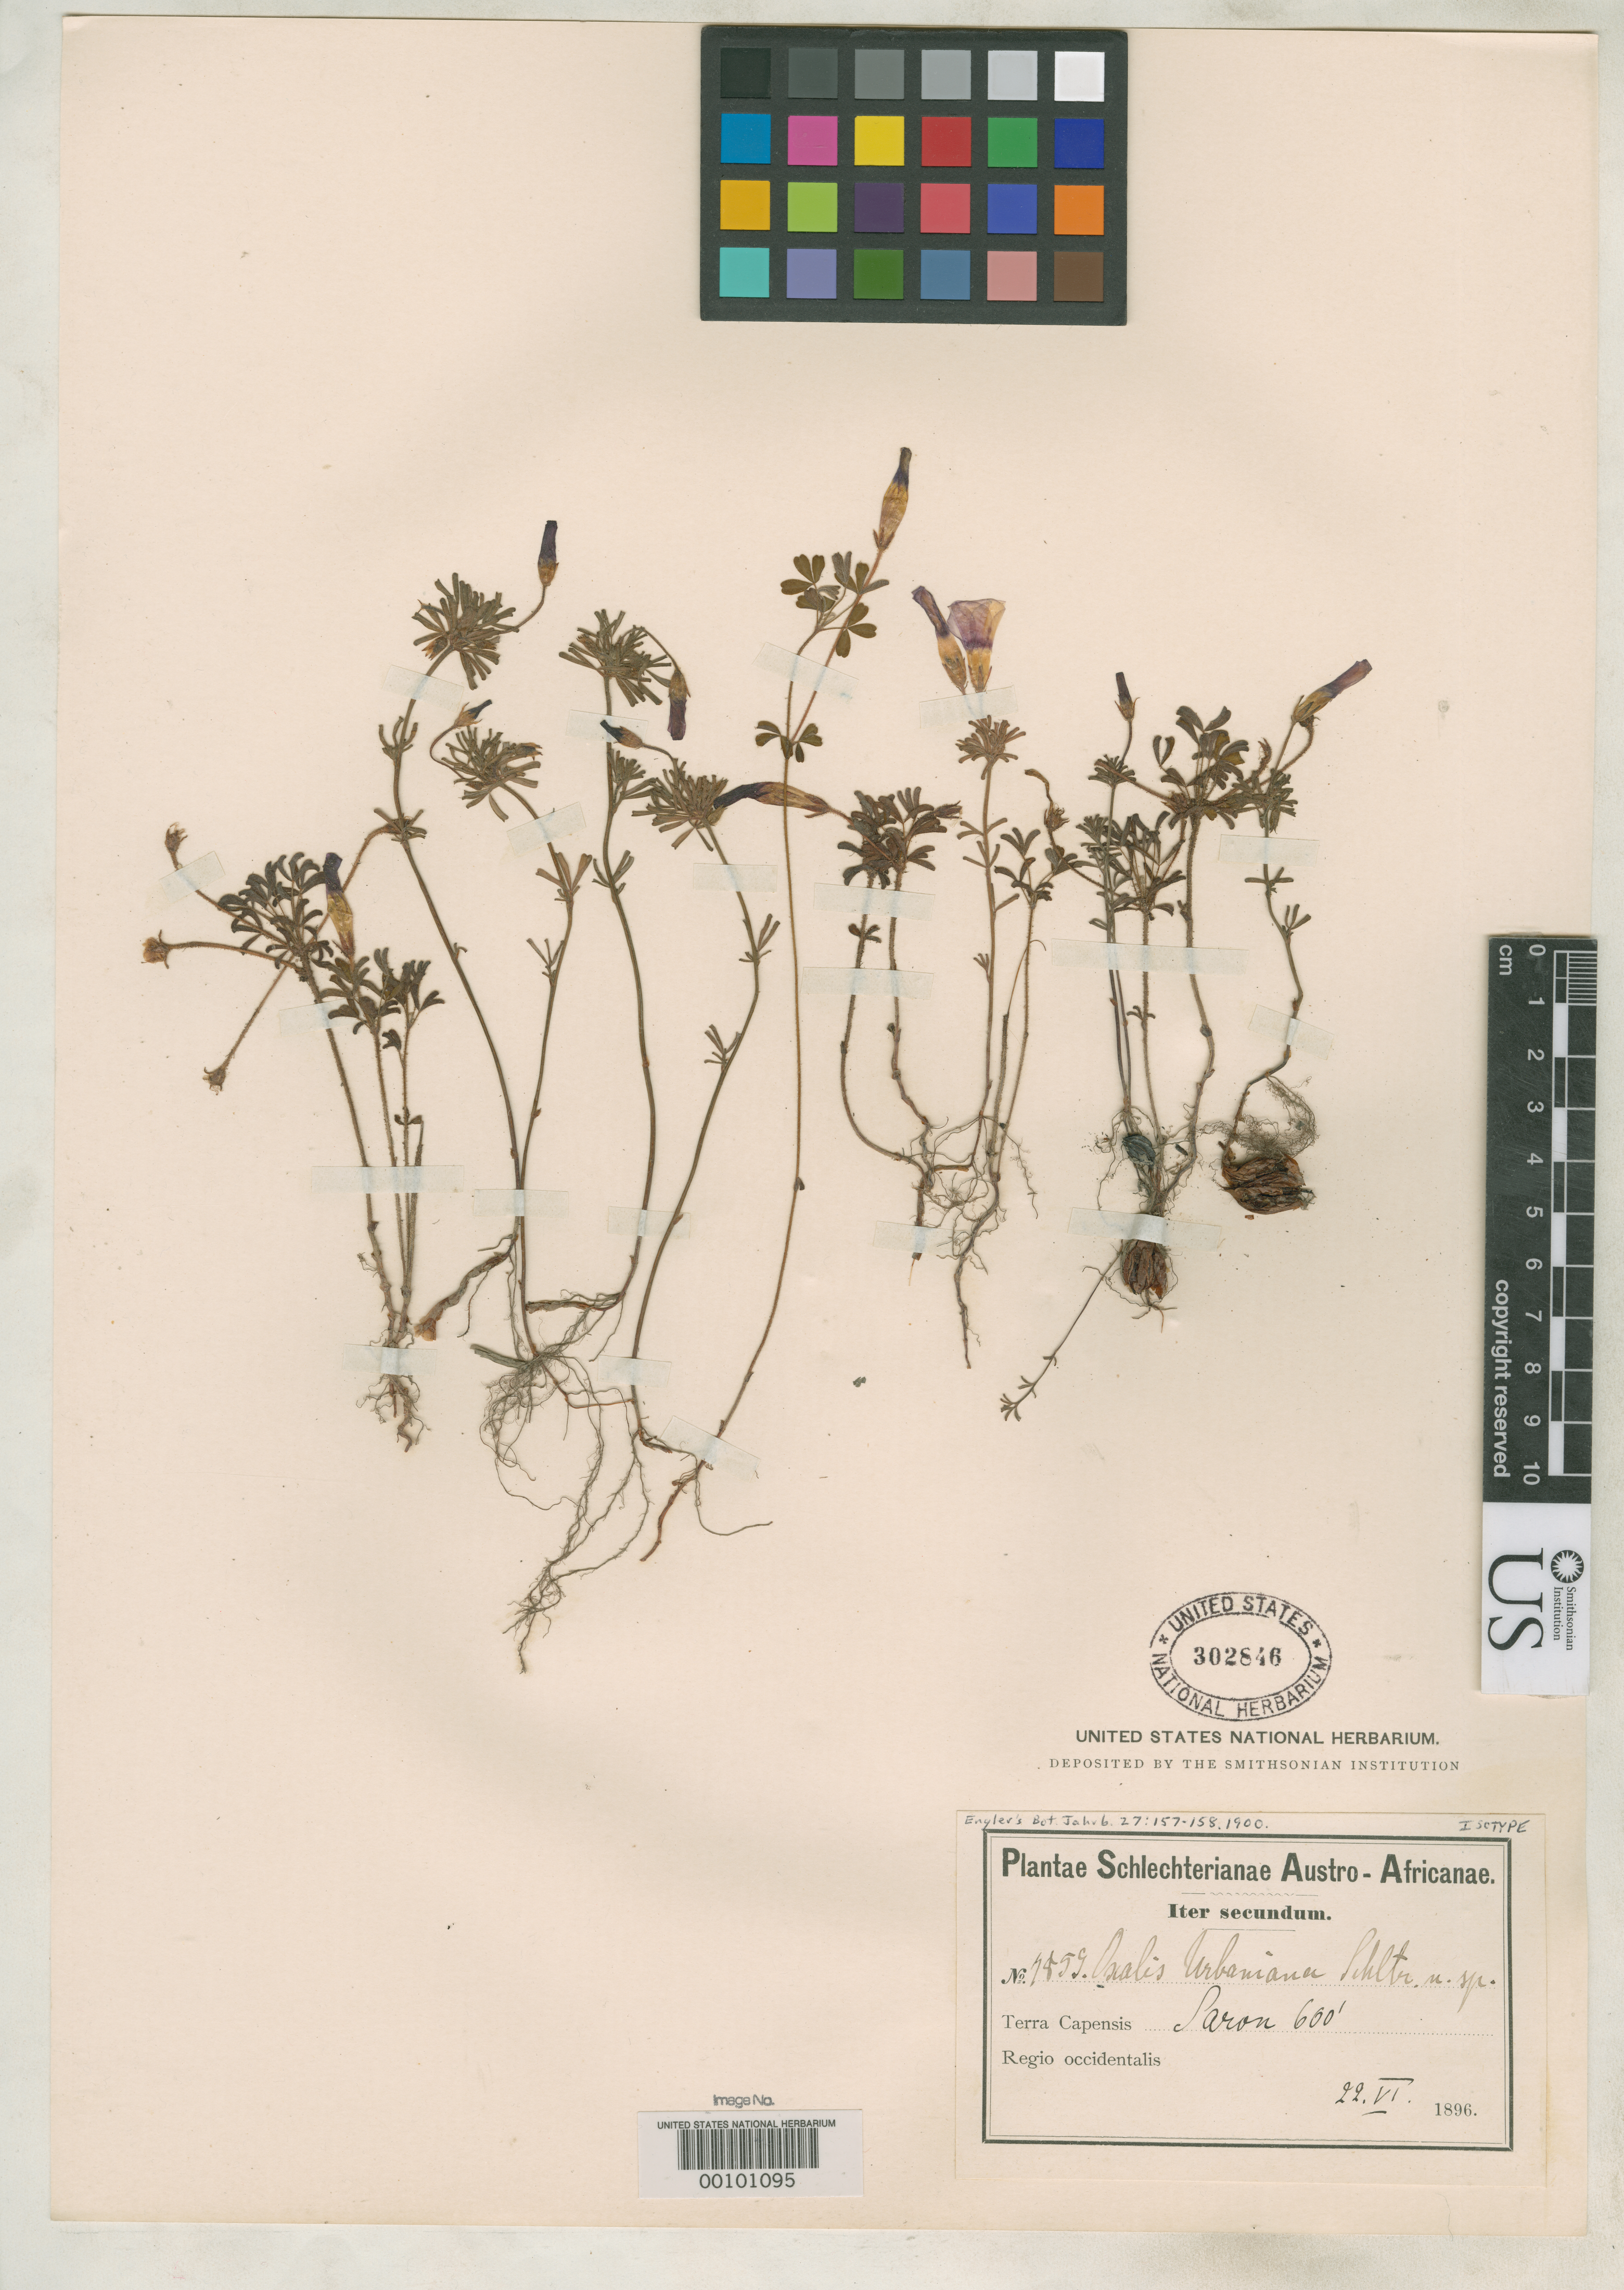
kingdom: Plantae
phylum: Tracheophyta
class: Magnoliopsida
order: Oxalidales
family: Oxalidaceae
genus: Oxalis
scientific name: Oxalis urbaniana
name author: Schltr.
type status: Isotype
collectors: F. R. R. Schlechter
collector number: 7859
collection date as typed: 22 Jun 1896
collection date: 1896-06-22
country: South Africa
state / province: Western Cape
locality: Saron.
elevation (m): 600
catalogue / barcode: US 302846